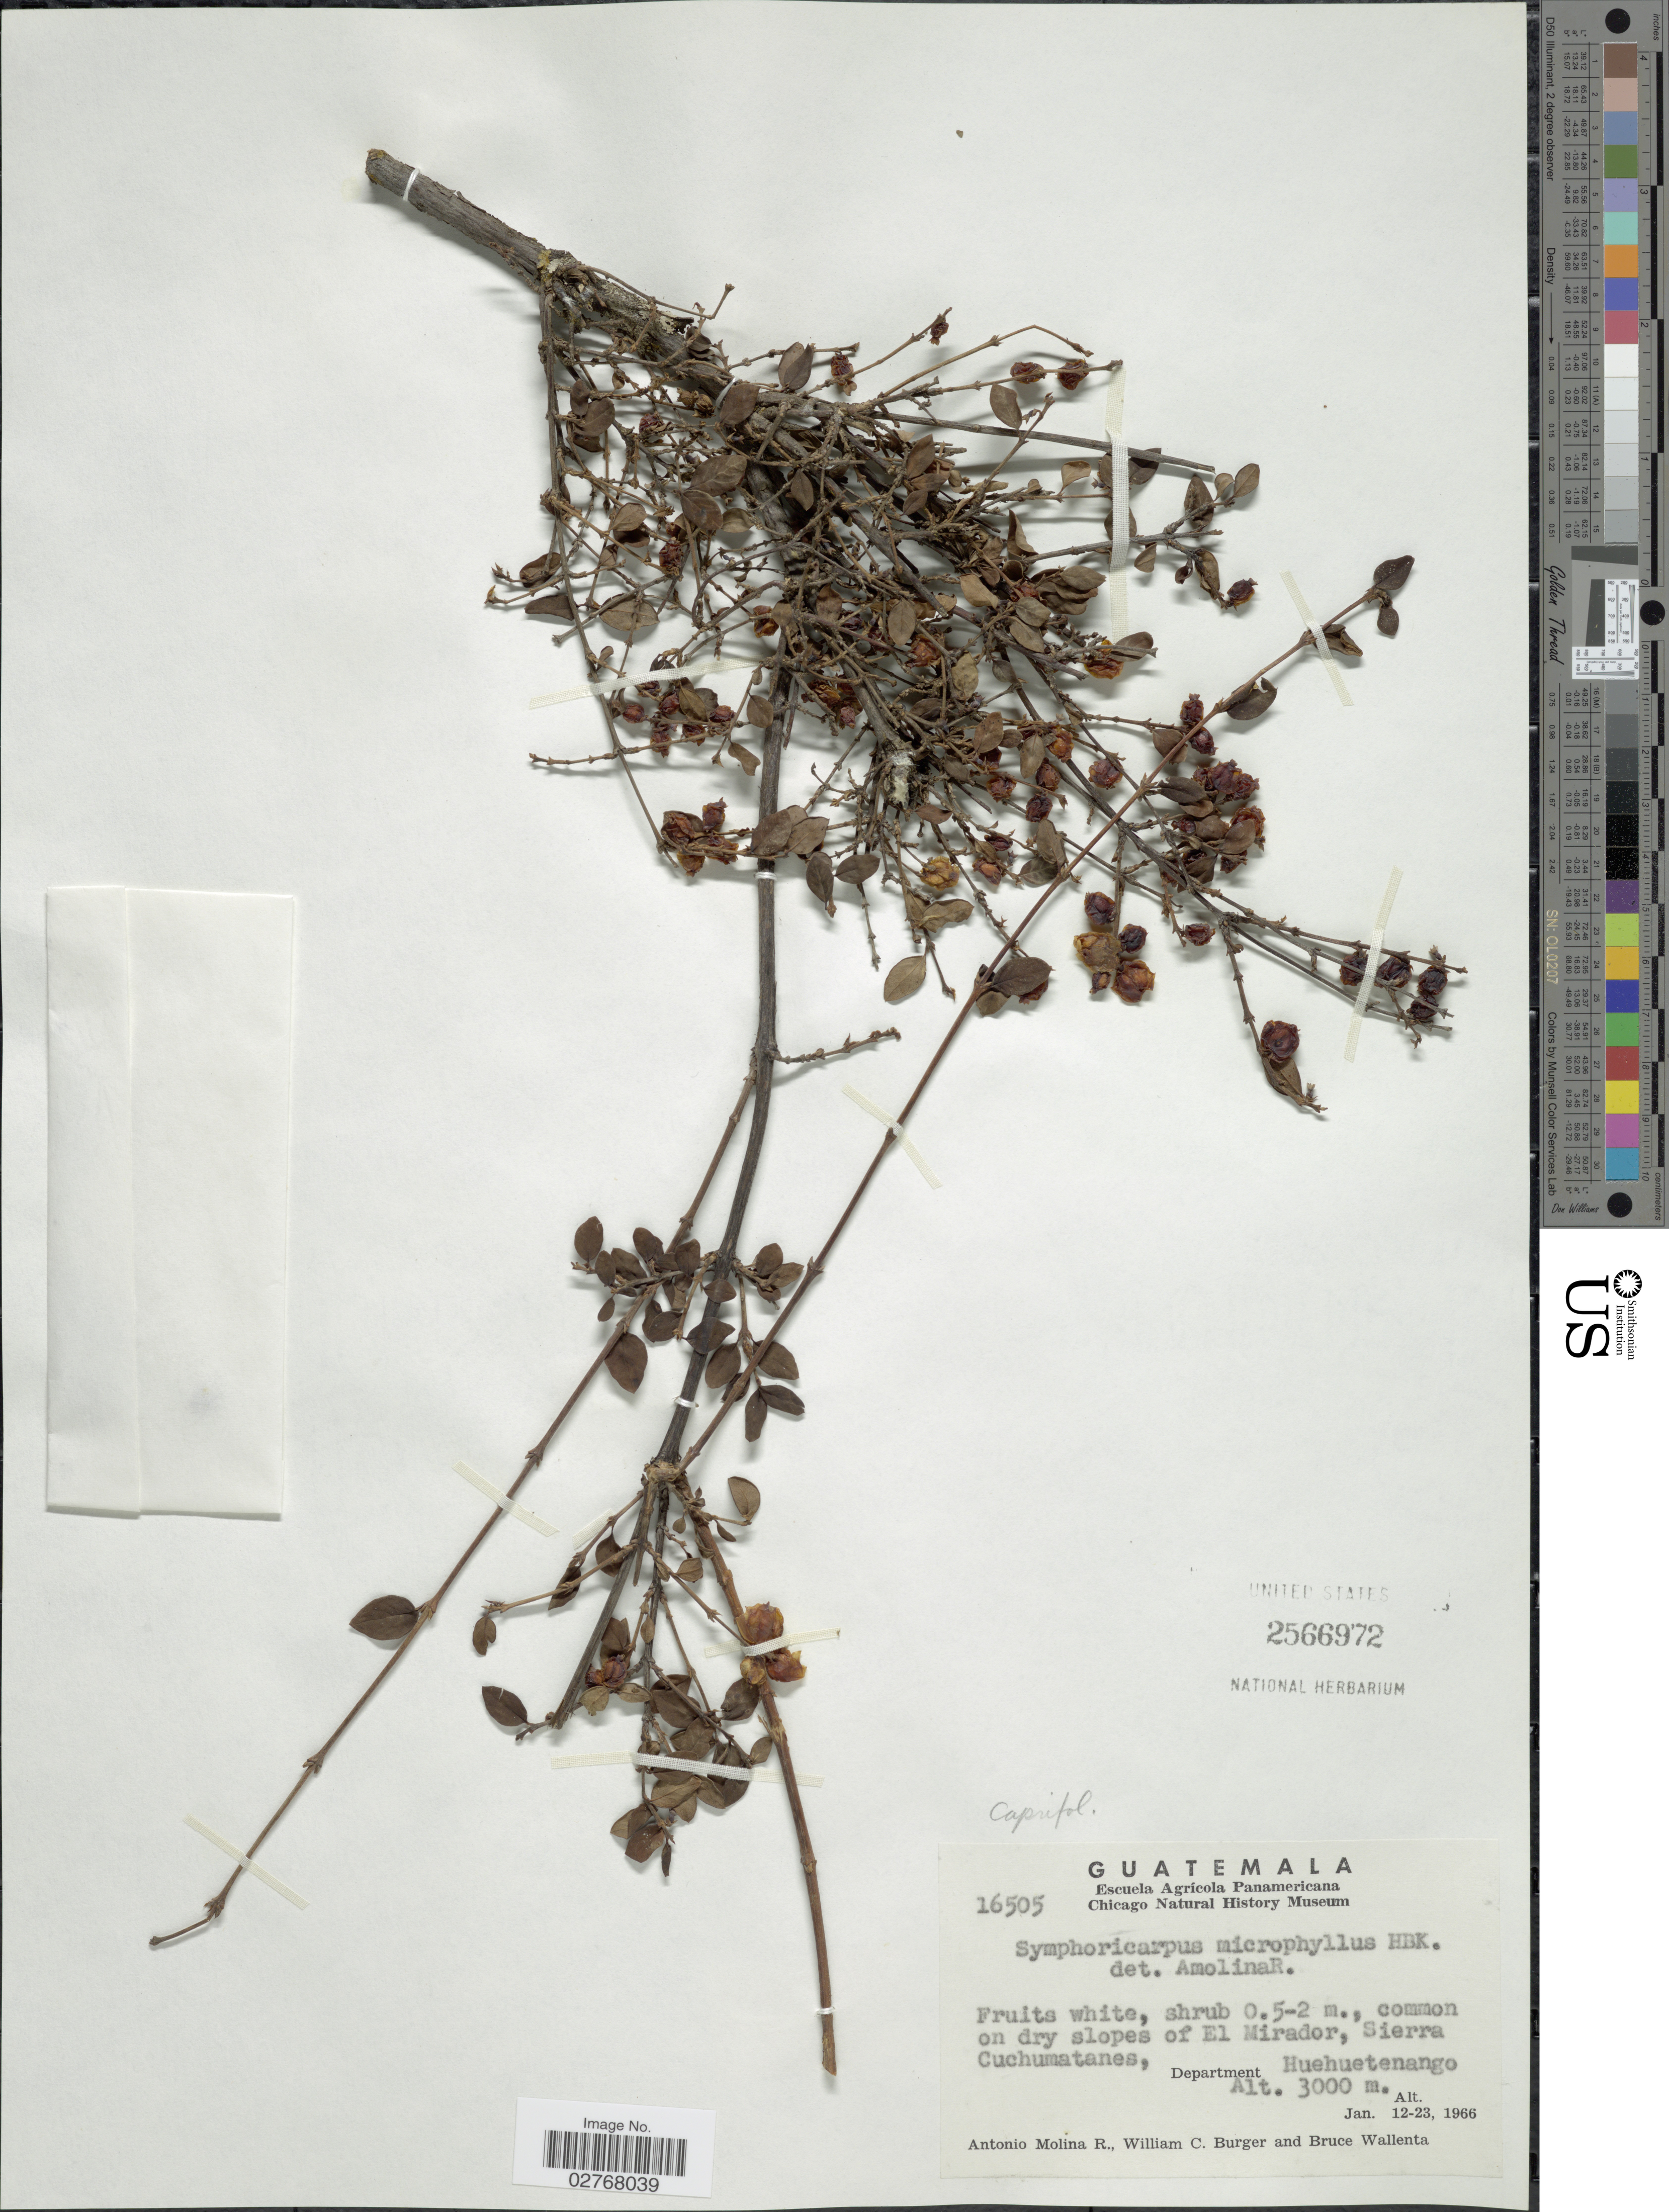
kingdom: Plantae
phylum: Tracheophyta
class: Magnoliopsida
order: Dipsacales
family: Caprifoliaceae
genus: Symphoricarpos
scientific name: Symphoricarpos microphyllus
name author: Kunth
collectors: A. Molina R., W. Burger & B. Wallenta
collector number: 16505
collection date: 1966-01-12/1966-01-23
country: Guatemala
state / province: Huehuetenango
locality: Common on dry slopes of El Mirador, Sierra Cuchumatanes, Department Huehuetenango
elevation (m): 3000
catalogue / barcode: US 2566972